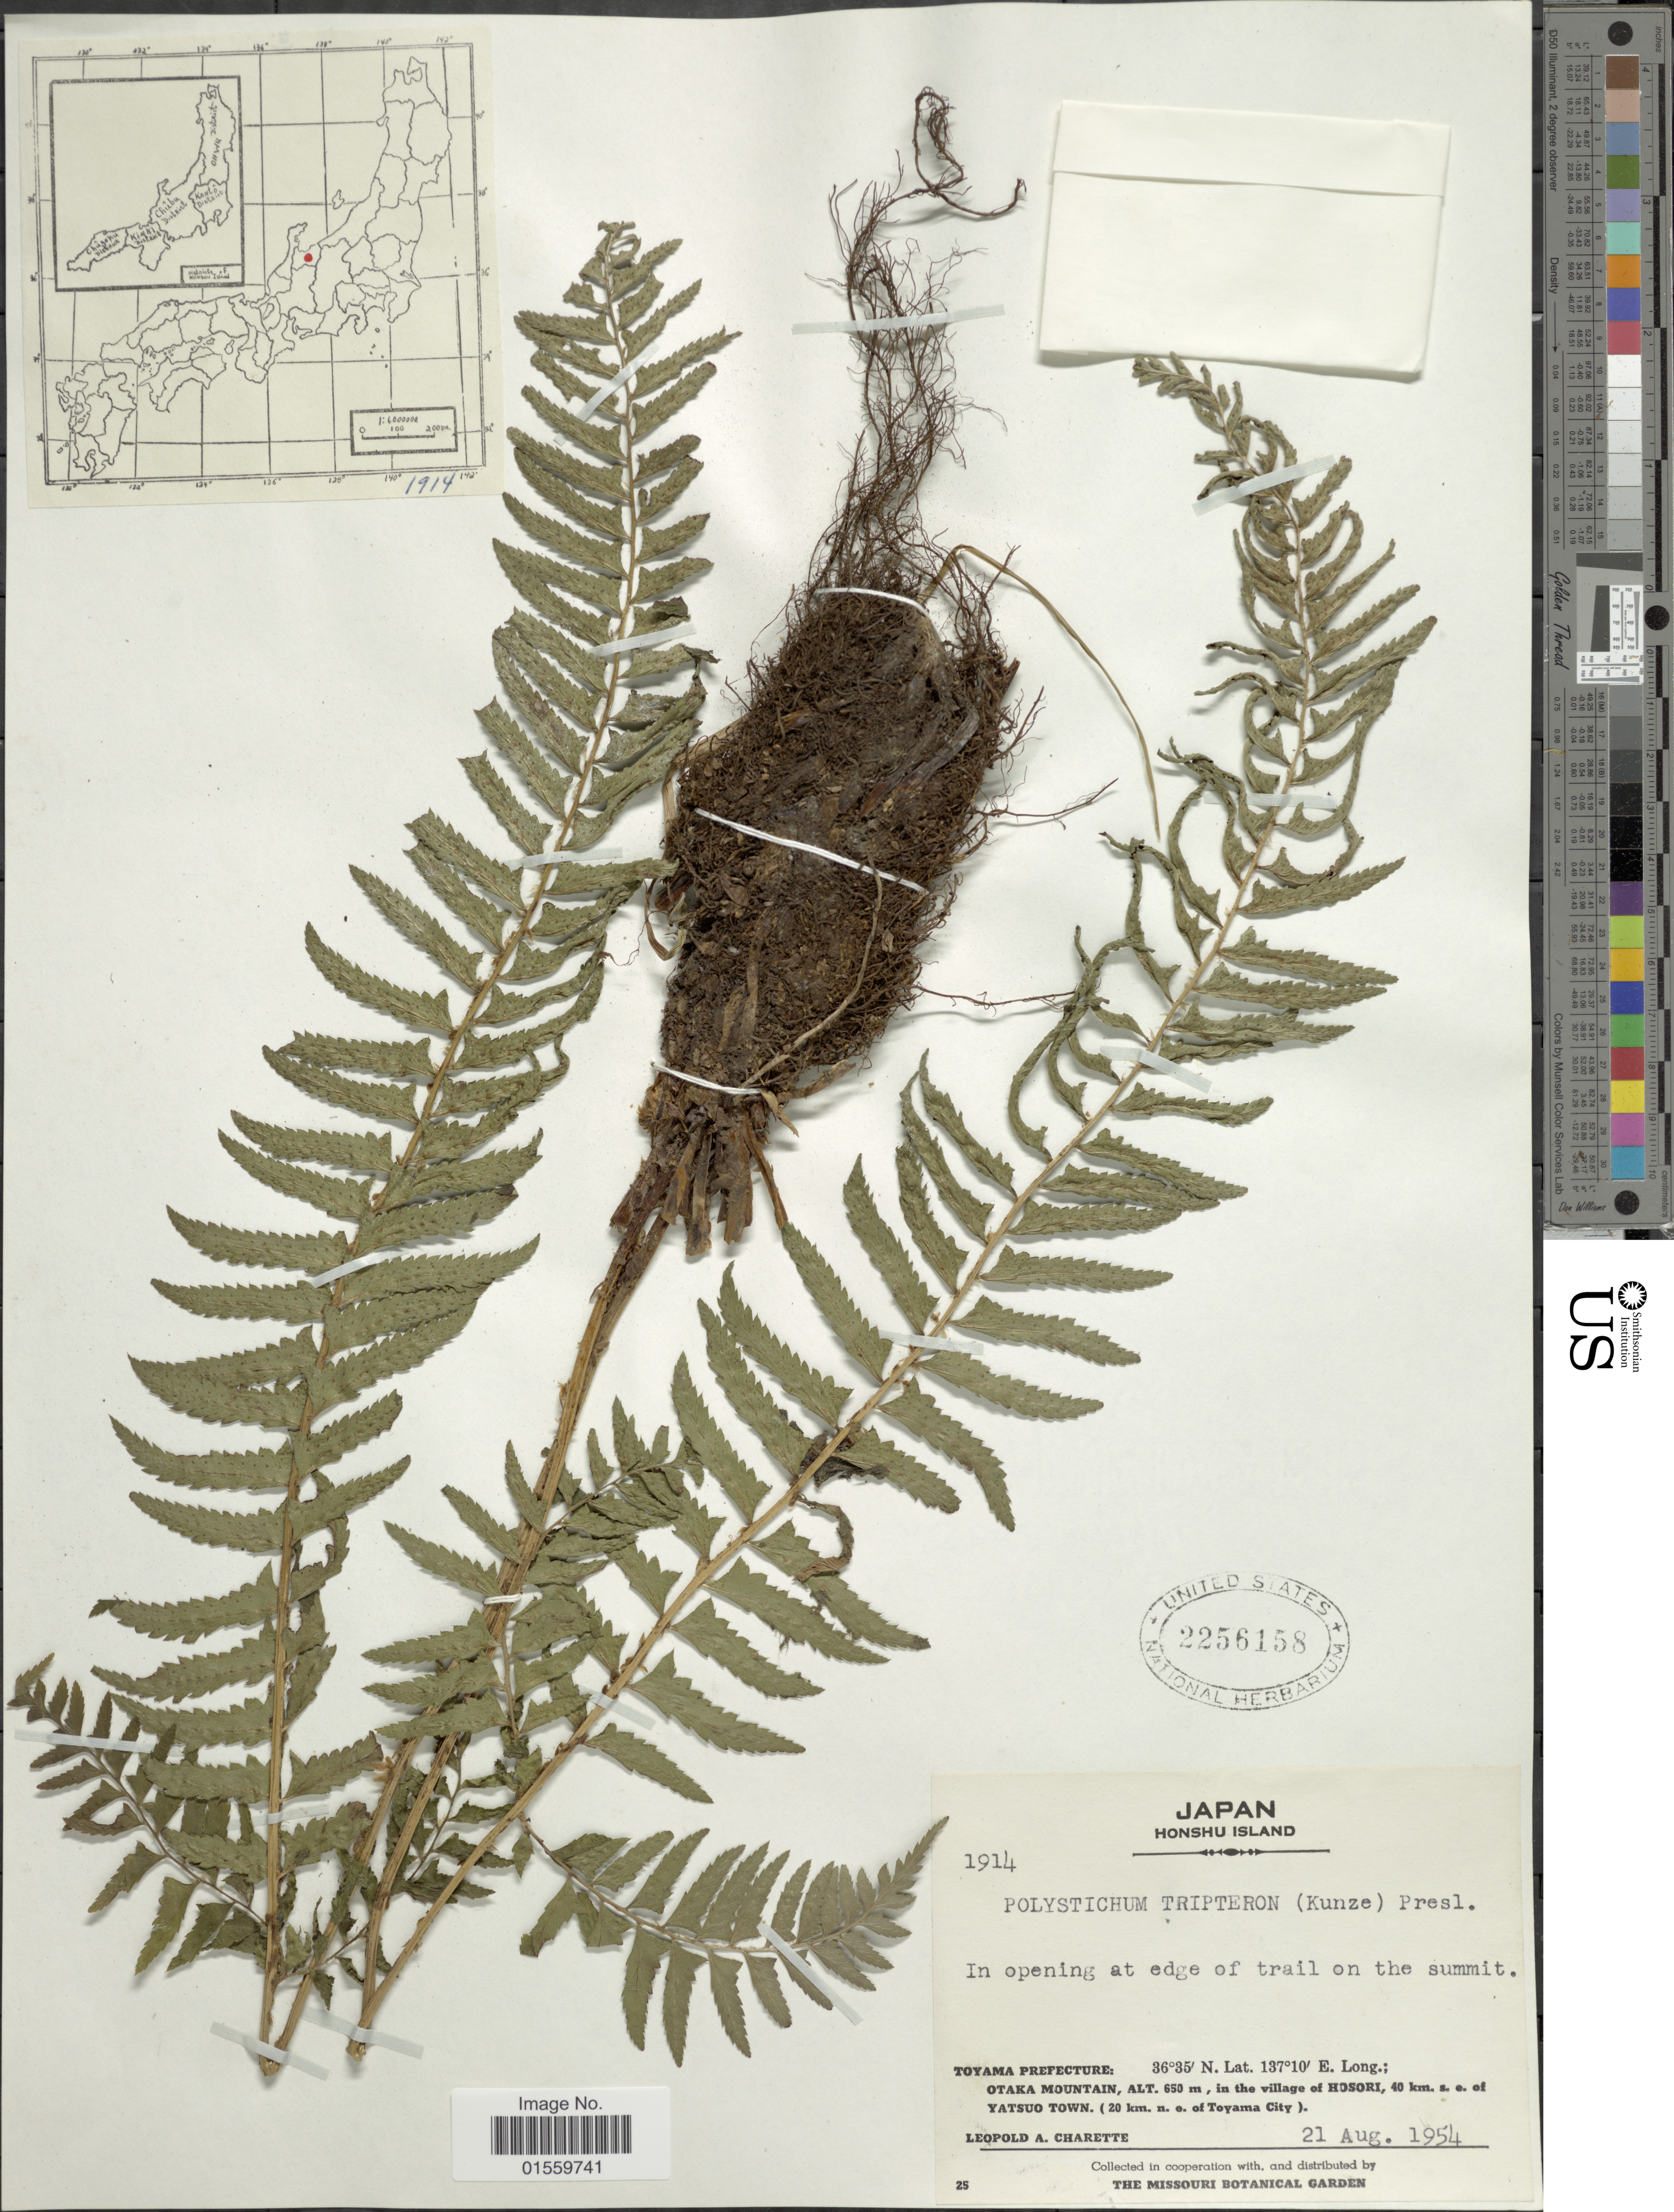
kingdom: Plantae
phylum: Tracheophyta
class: Polypodiopsida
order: Polypodiales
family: Dryopteridaceae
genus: Polystichum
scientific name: Polystichum tripteron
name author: (Kunze) C. Presl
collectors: L. A. Charette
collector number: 1914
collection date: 1954-08-21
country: Japan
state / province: Toyama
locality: Honshu Island, Toyama Prefecture, Otaka Mountain, in the village of Hosori, 40 km s.e. of Yatsuo town (20 km n.e. of Toyama City)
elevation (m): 650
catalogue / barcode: US 2256158